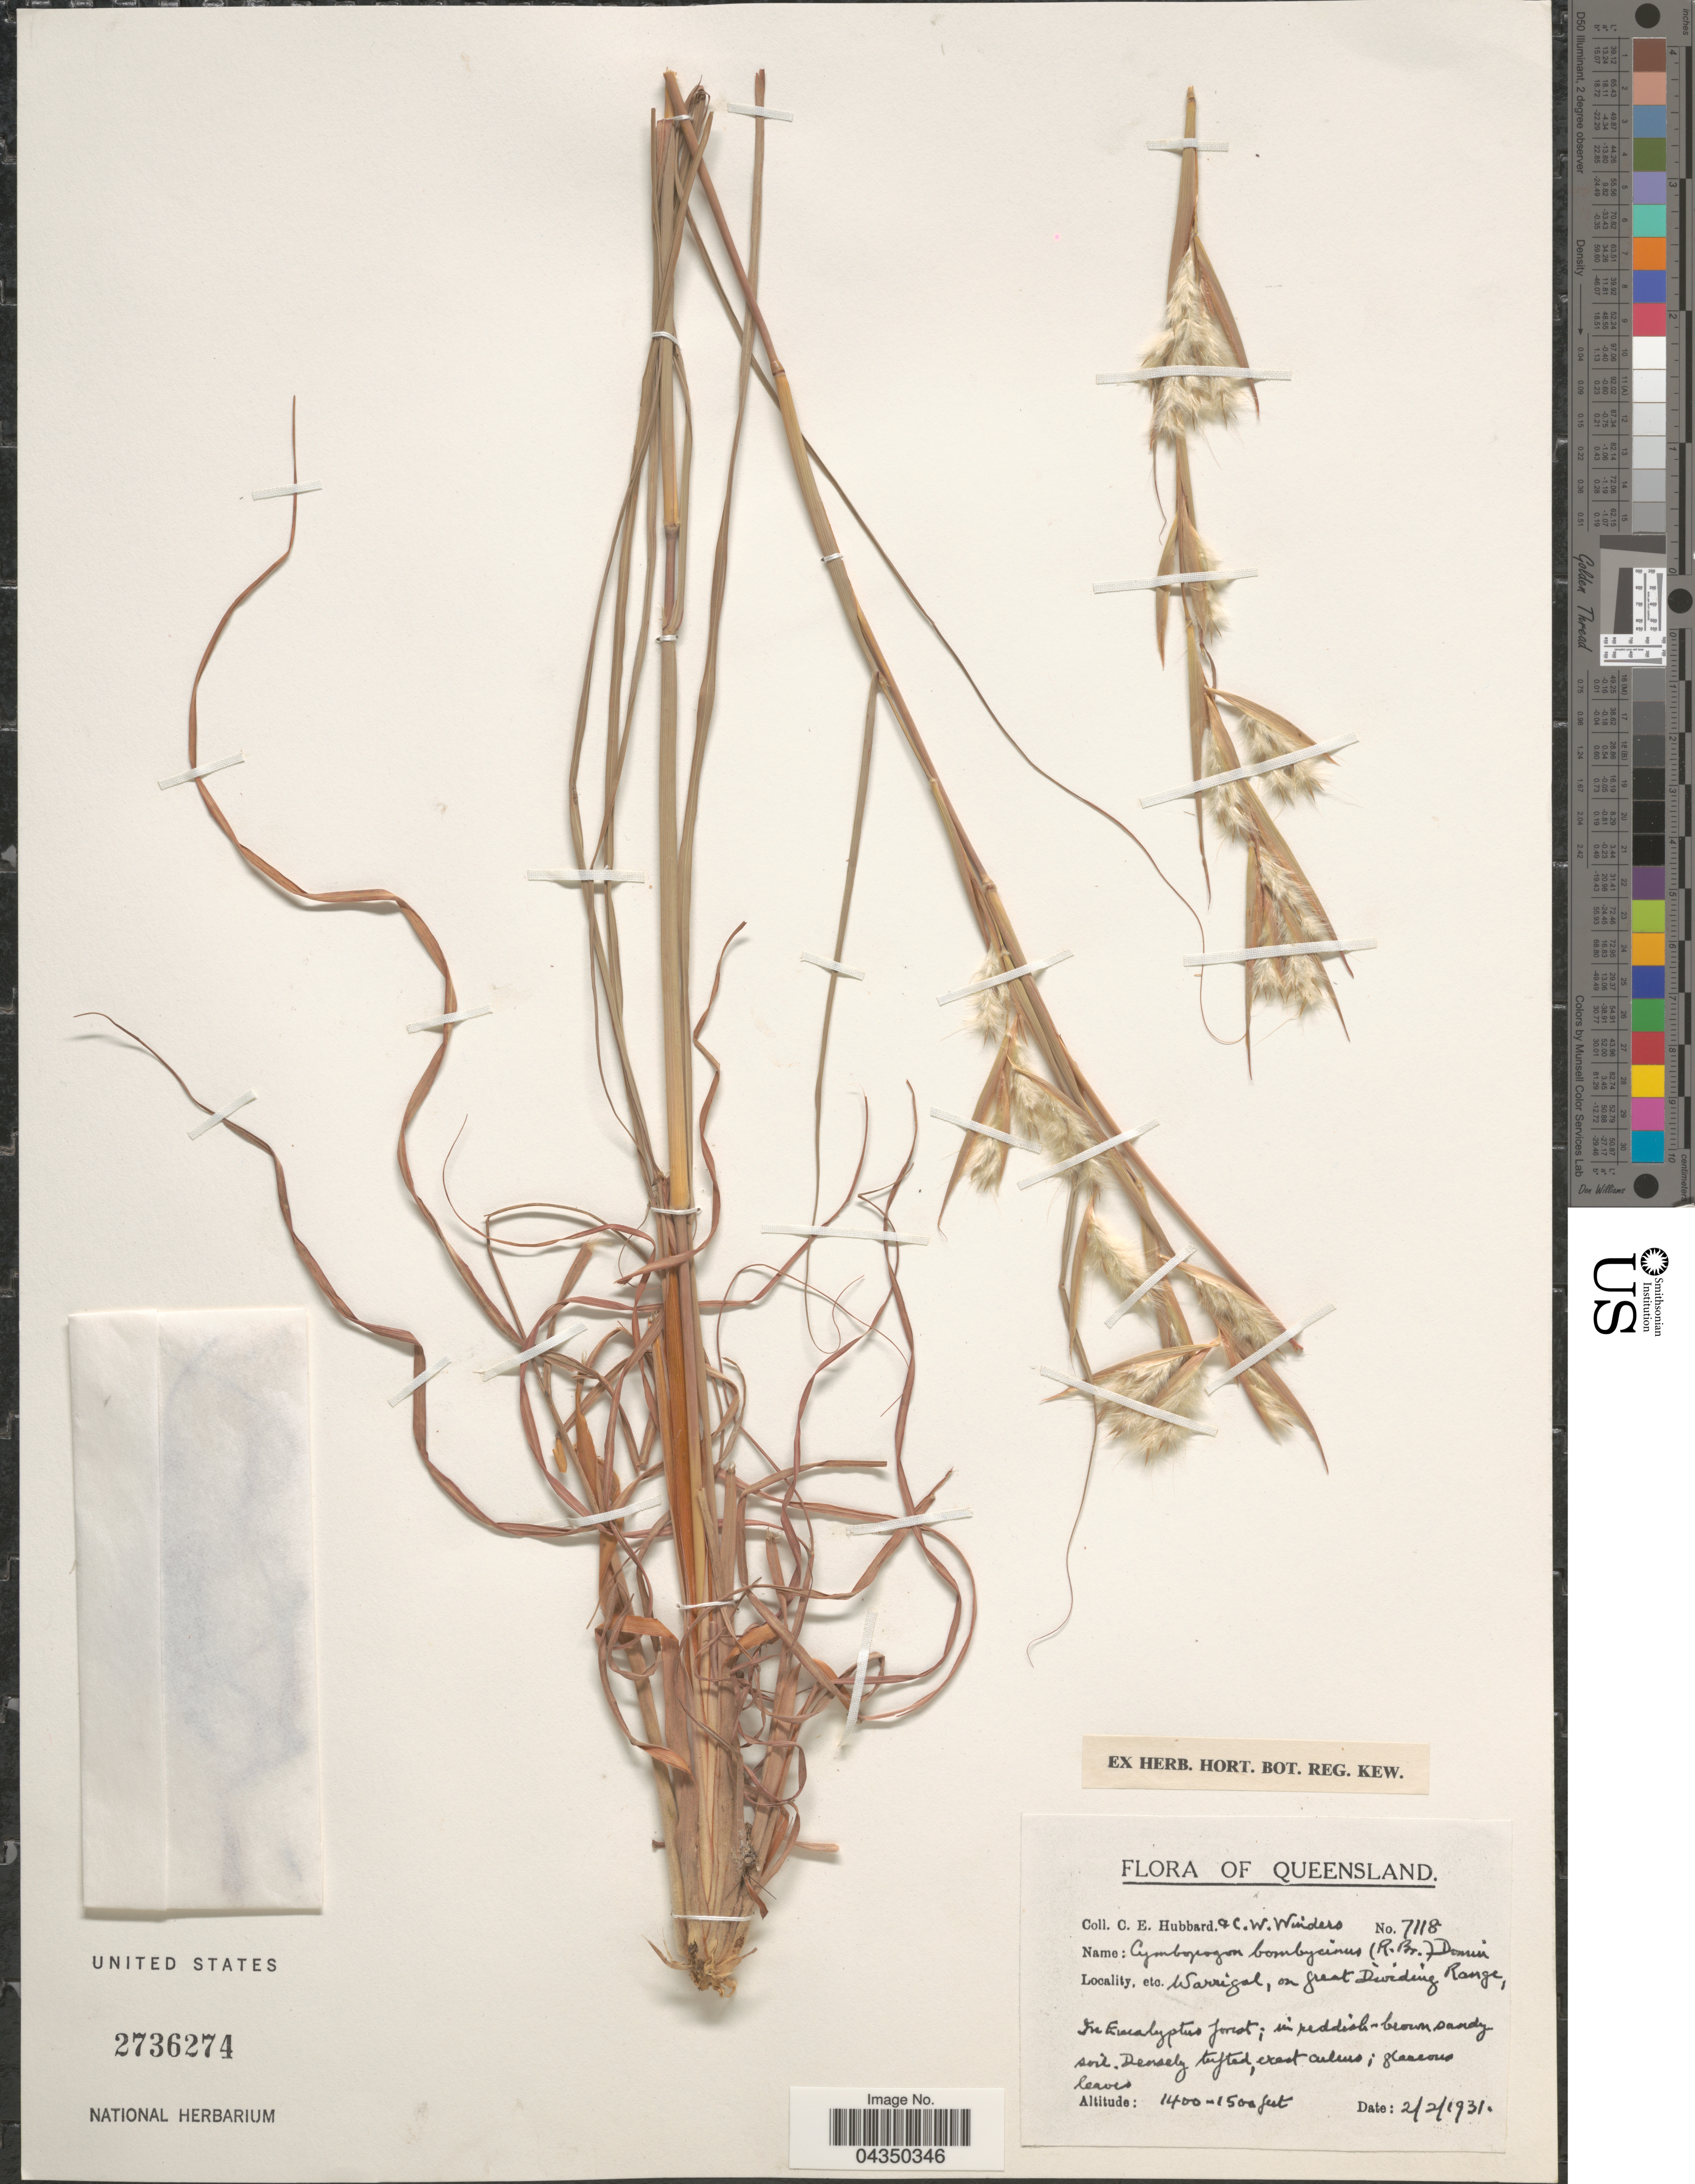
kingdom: Plantae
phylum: Tracheophyta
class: Liliopsida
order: Poales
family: Poaceae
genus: Cymbopogon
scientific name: Cymbopogon bombycinus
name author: A. Camus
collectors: C. E. Hubbard & C. Winders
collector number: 7118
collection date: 1931-02-02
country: Australia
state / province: Queensland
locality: Warrigal, on Great Dividing Range, In Eucalyptus forest.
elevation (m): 427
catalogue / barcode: US 2736274